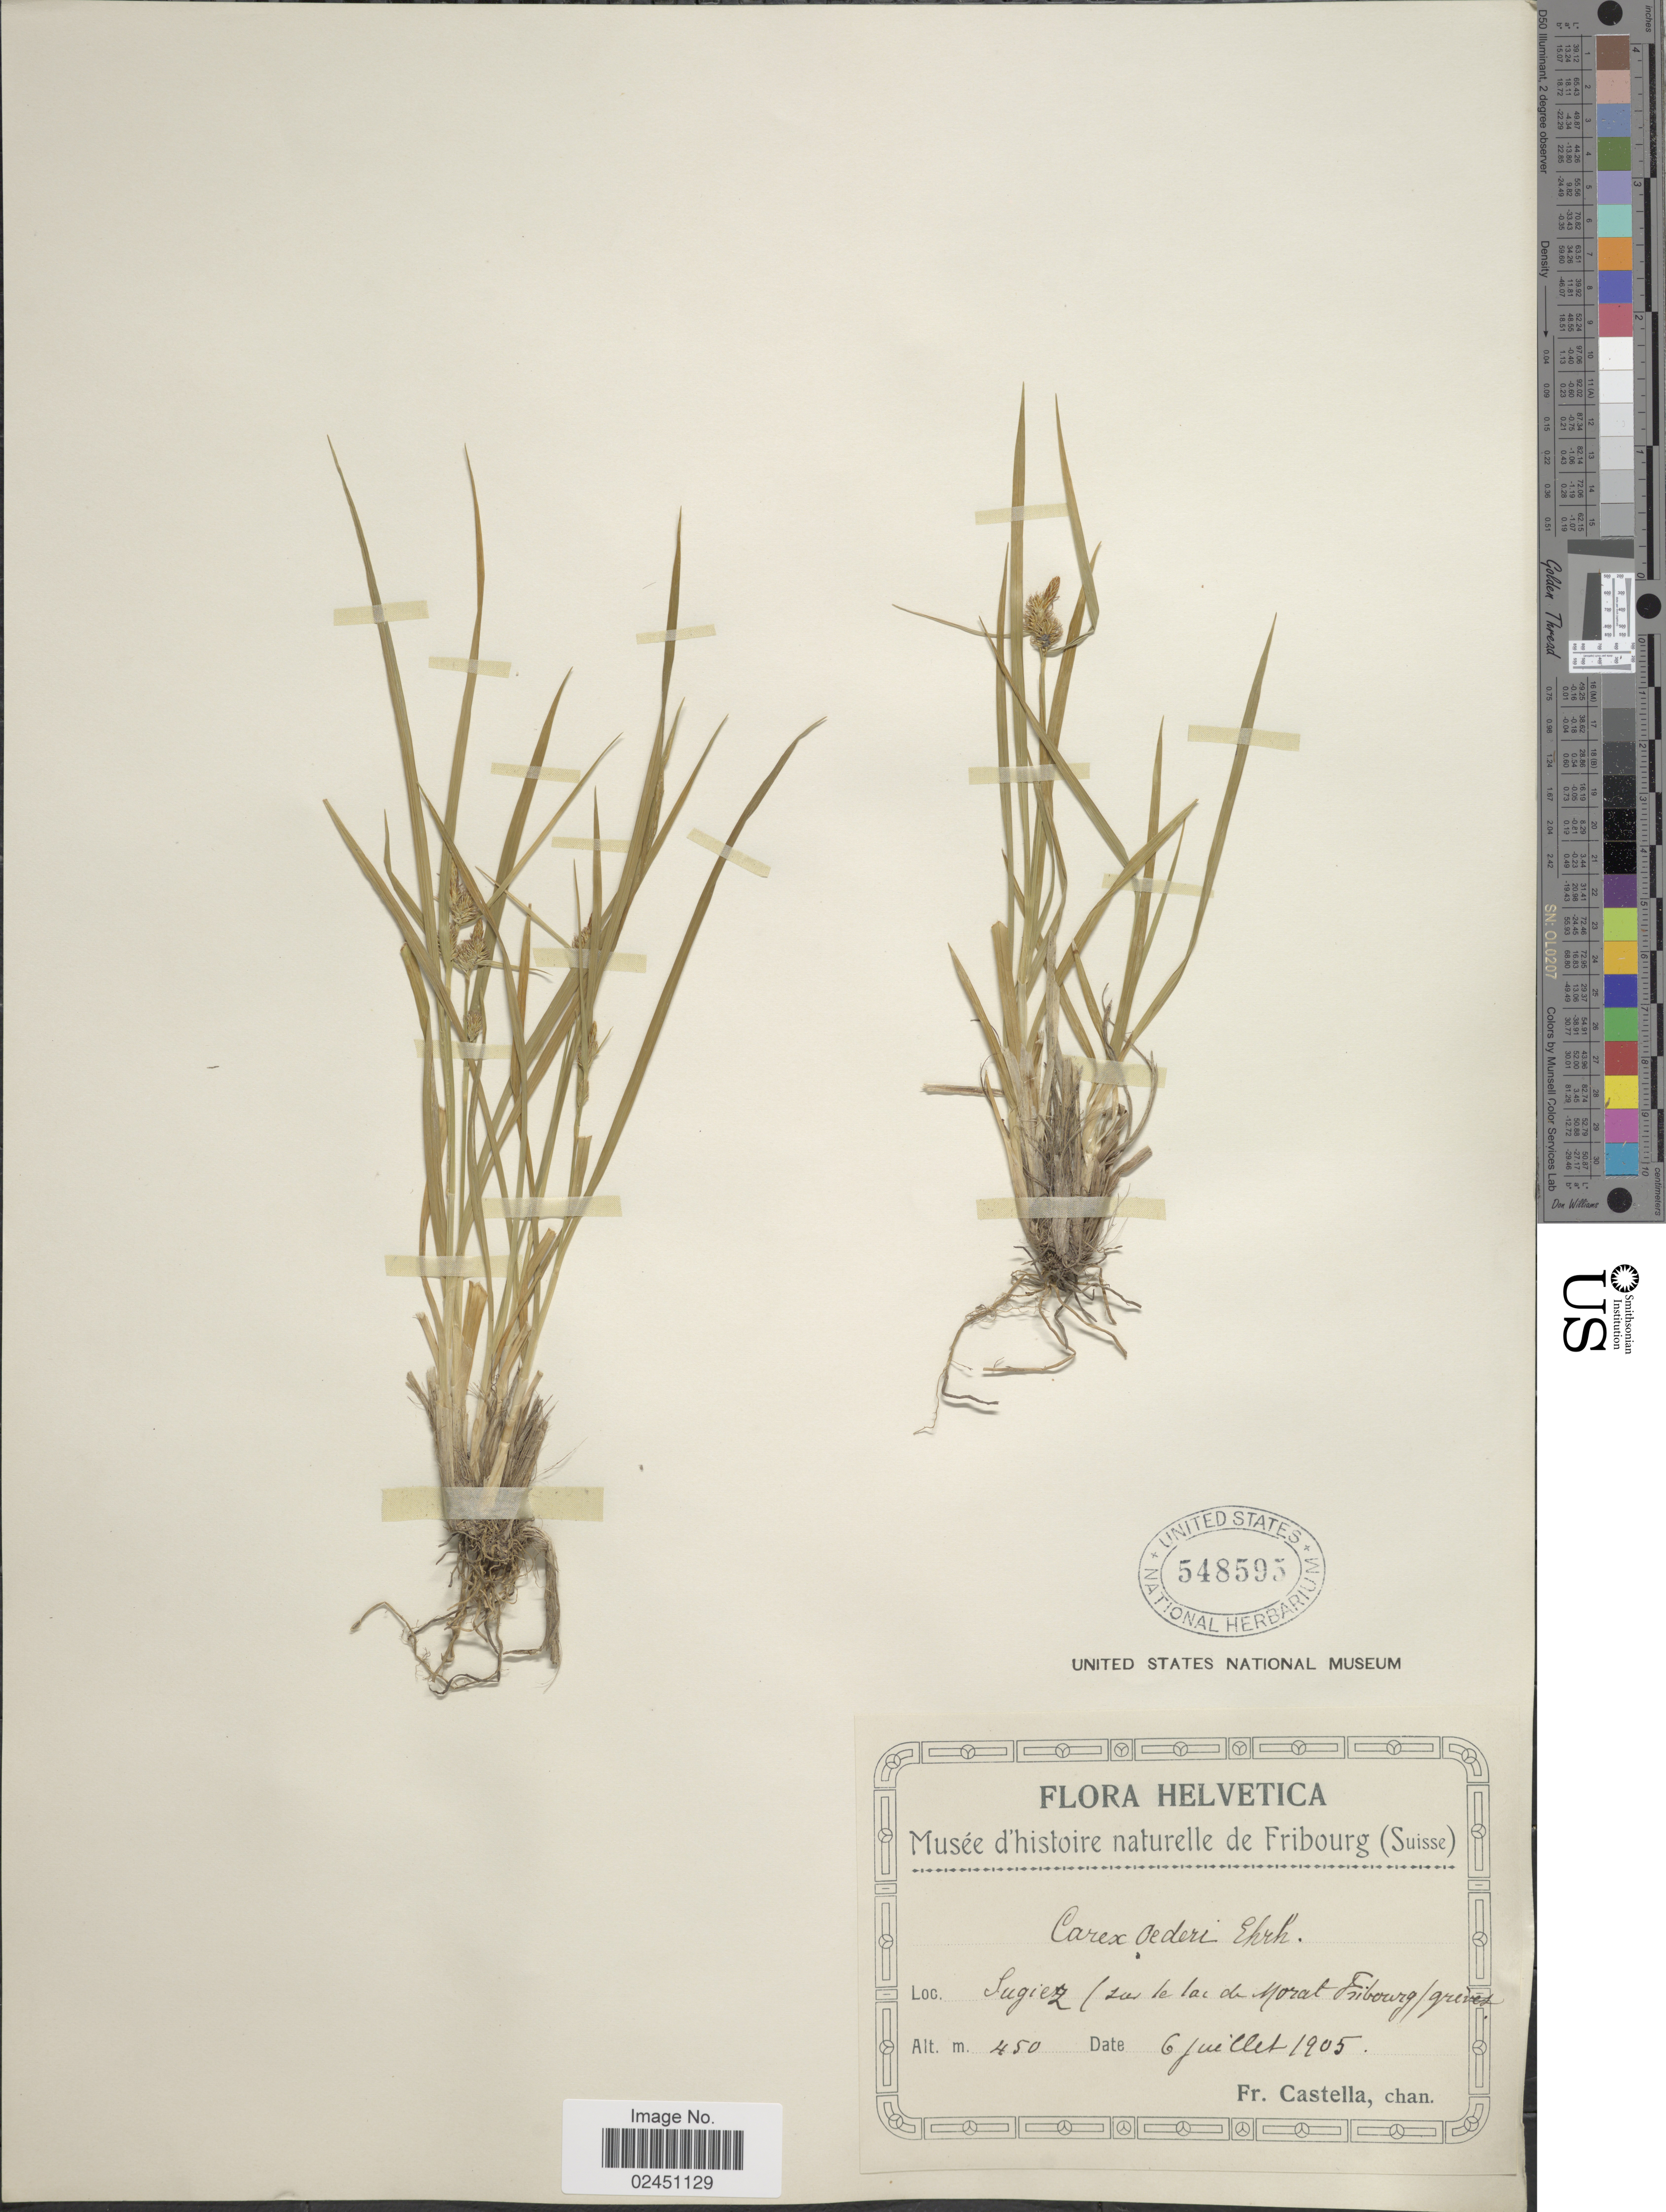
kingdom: Plantae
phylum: Tracheophyta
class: Liliopsida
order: Poales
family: Cyperaceae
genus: Carex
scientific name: Carex oederi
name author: Retz.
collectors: Fr. Castella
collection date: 1905-07-06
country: Switzerland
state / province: Fribourg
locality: Sugiez (sur le lac de Morat Fribourg). Helvetica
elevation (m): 450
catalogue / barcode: US 548595